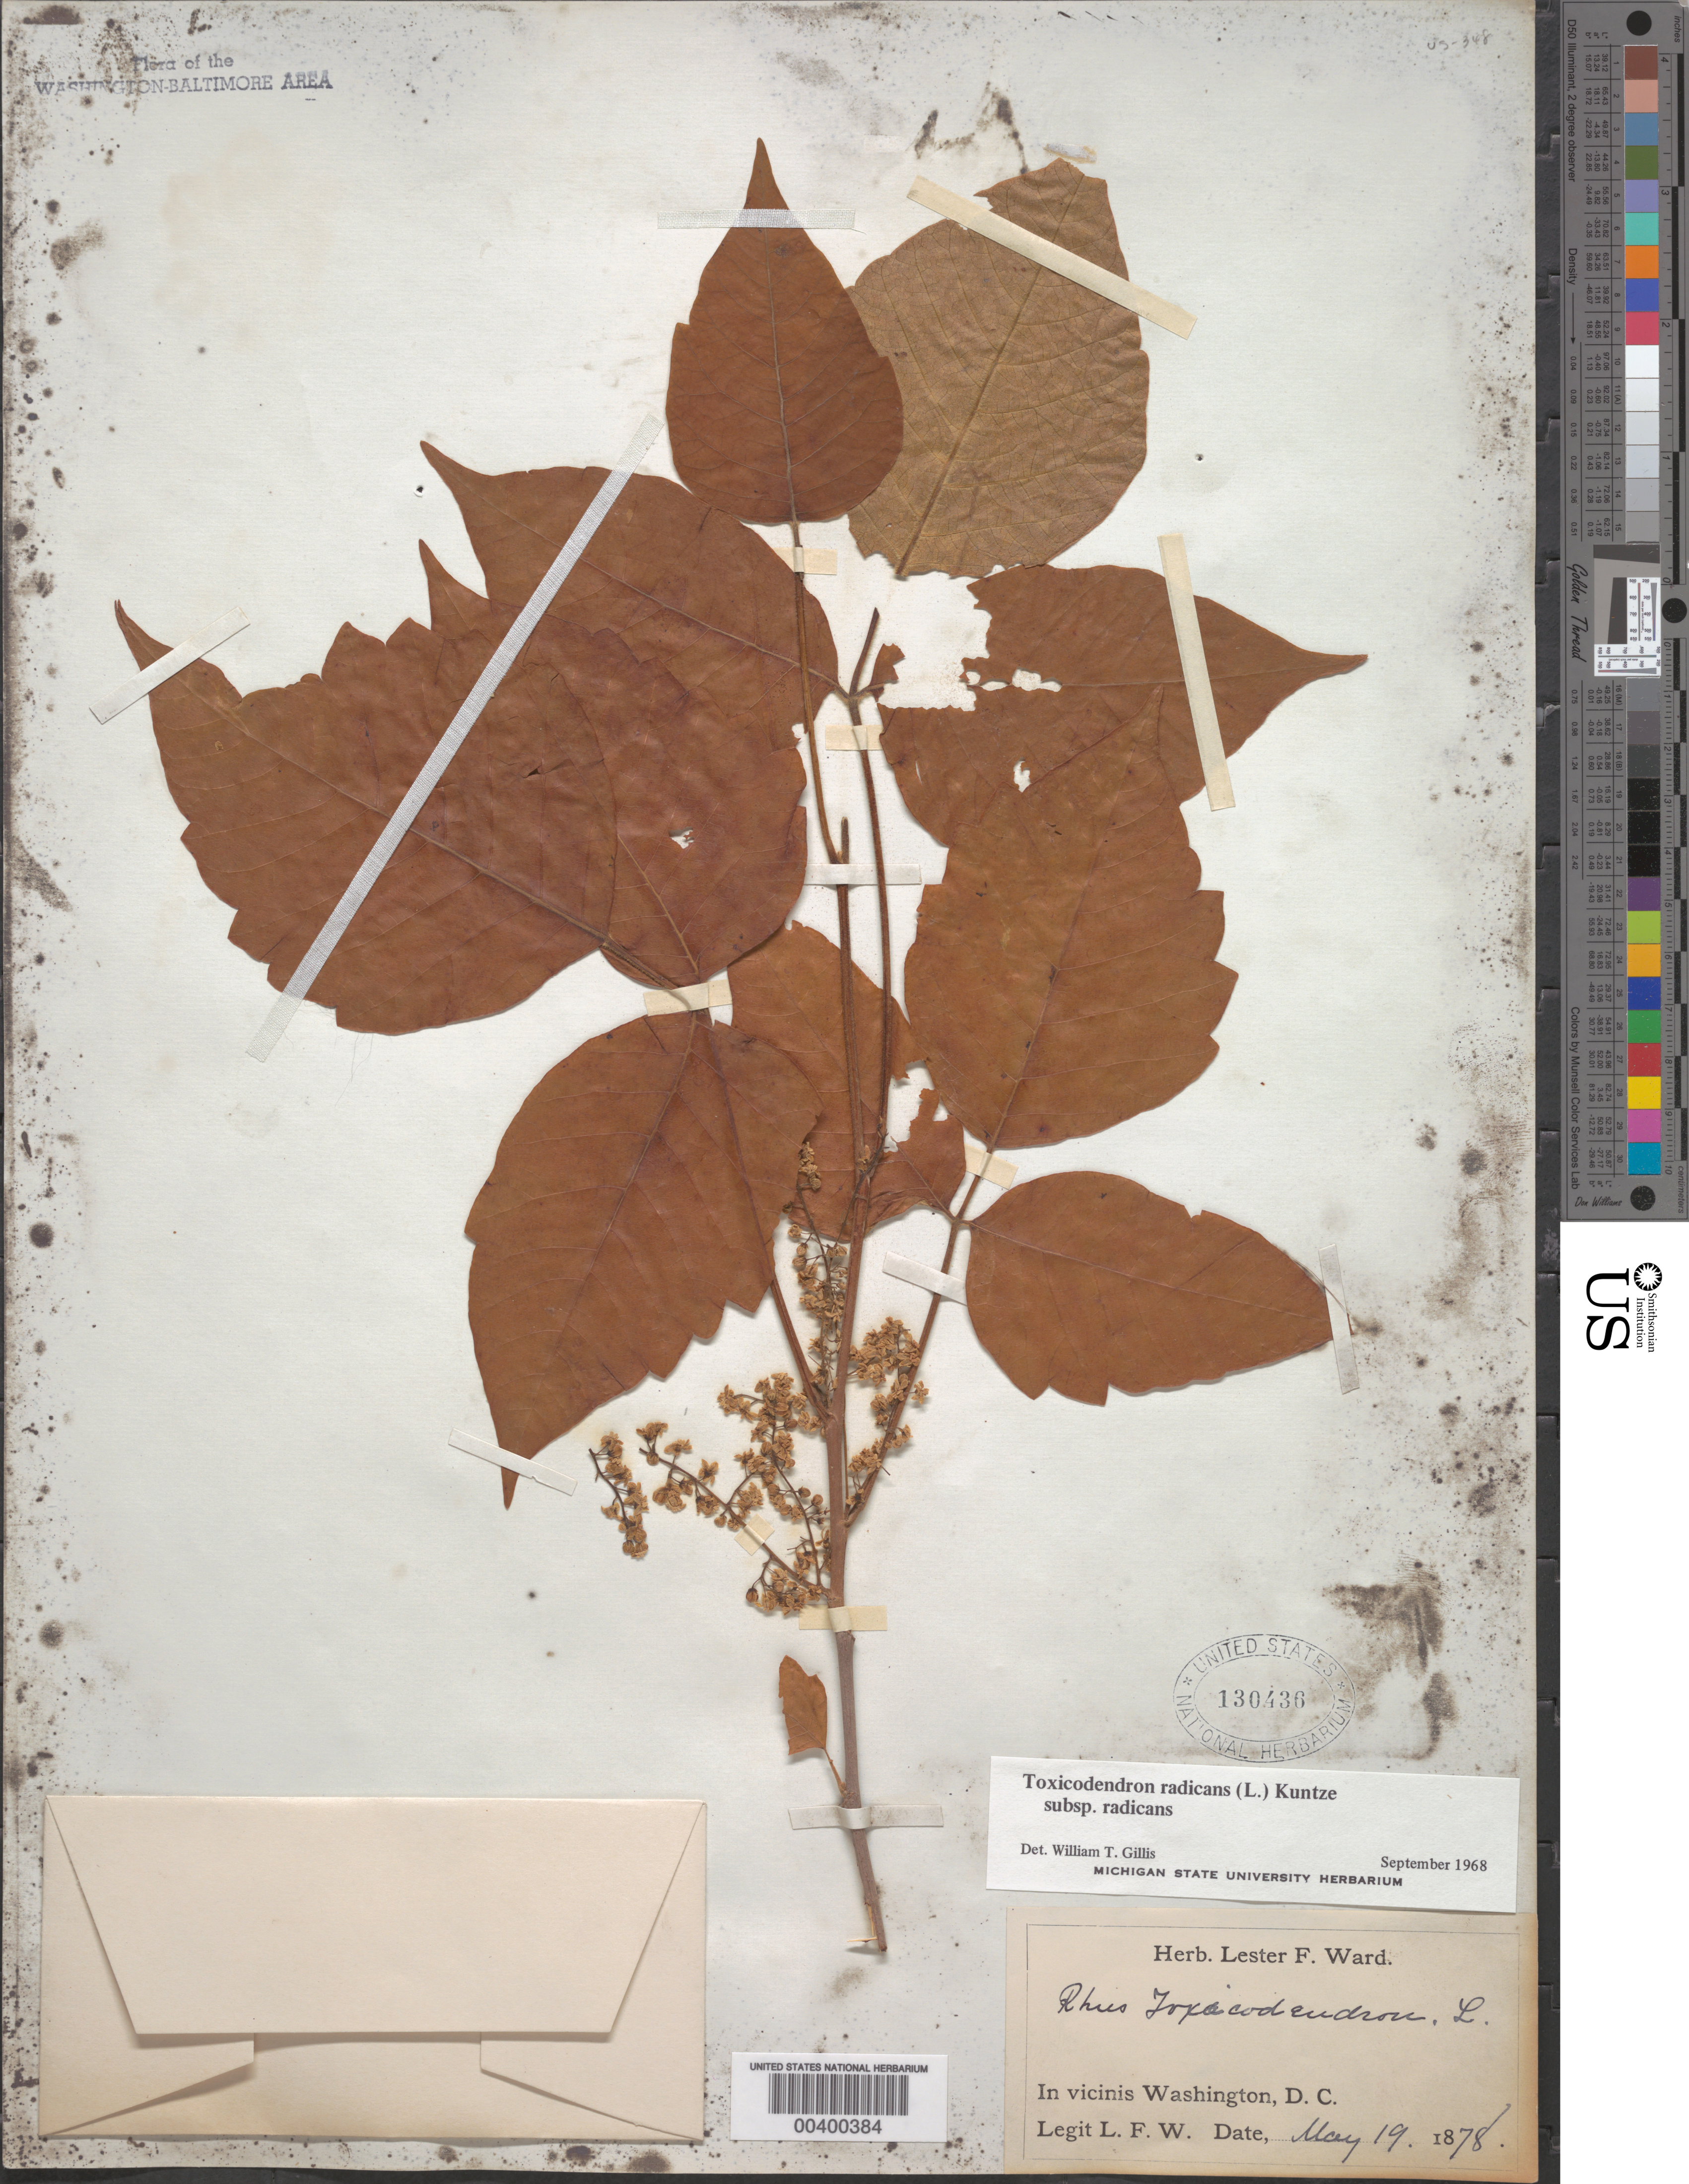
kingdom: Plantae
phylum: Tracheophyta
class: Magnoliopsida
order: Sapindales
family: Anacardiaceae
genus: Toxicodendron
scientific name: Toxicodendron radicans subsp. radicans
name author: (L.) Kuntze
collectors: L. F. Ward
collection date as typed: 19 May 1878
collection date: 1878-05-19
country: United States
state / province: District of Columbia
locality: Washington DC Area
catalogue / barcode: US 130436